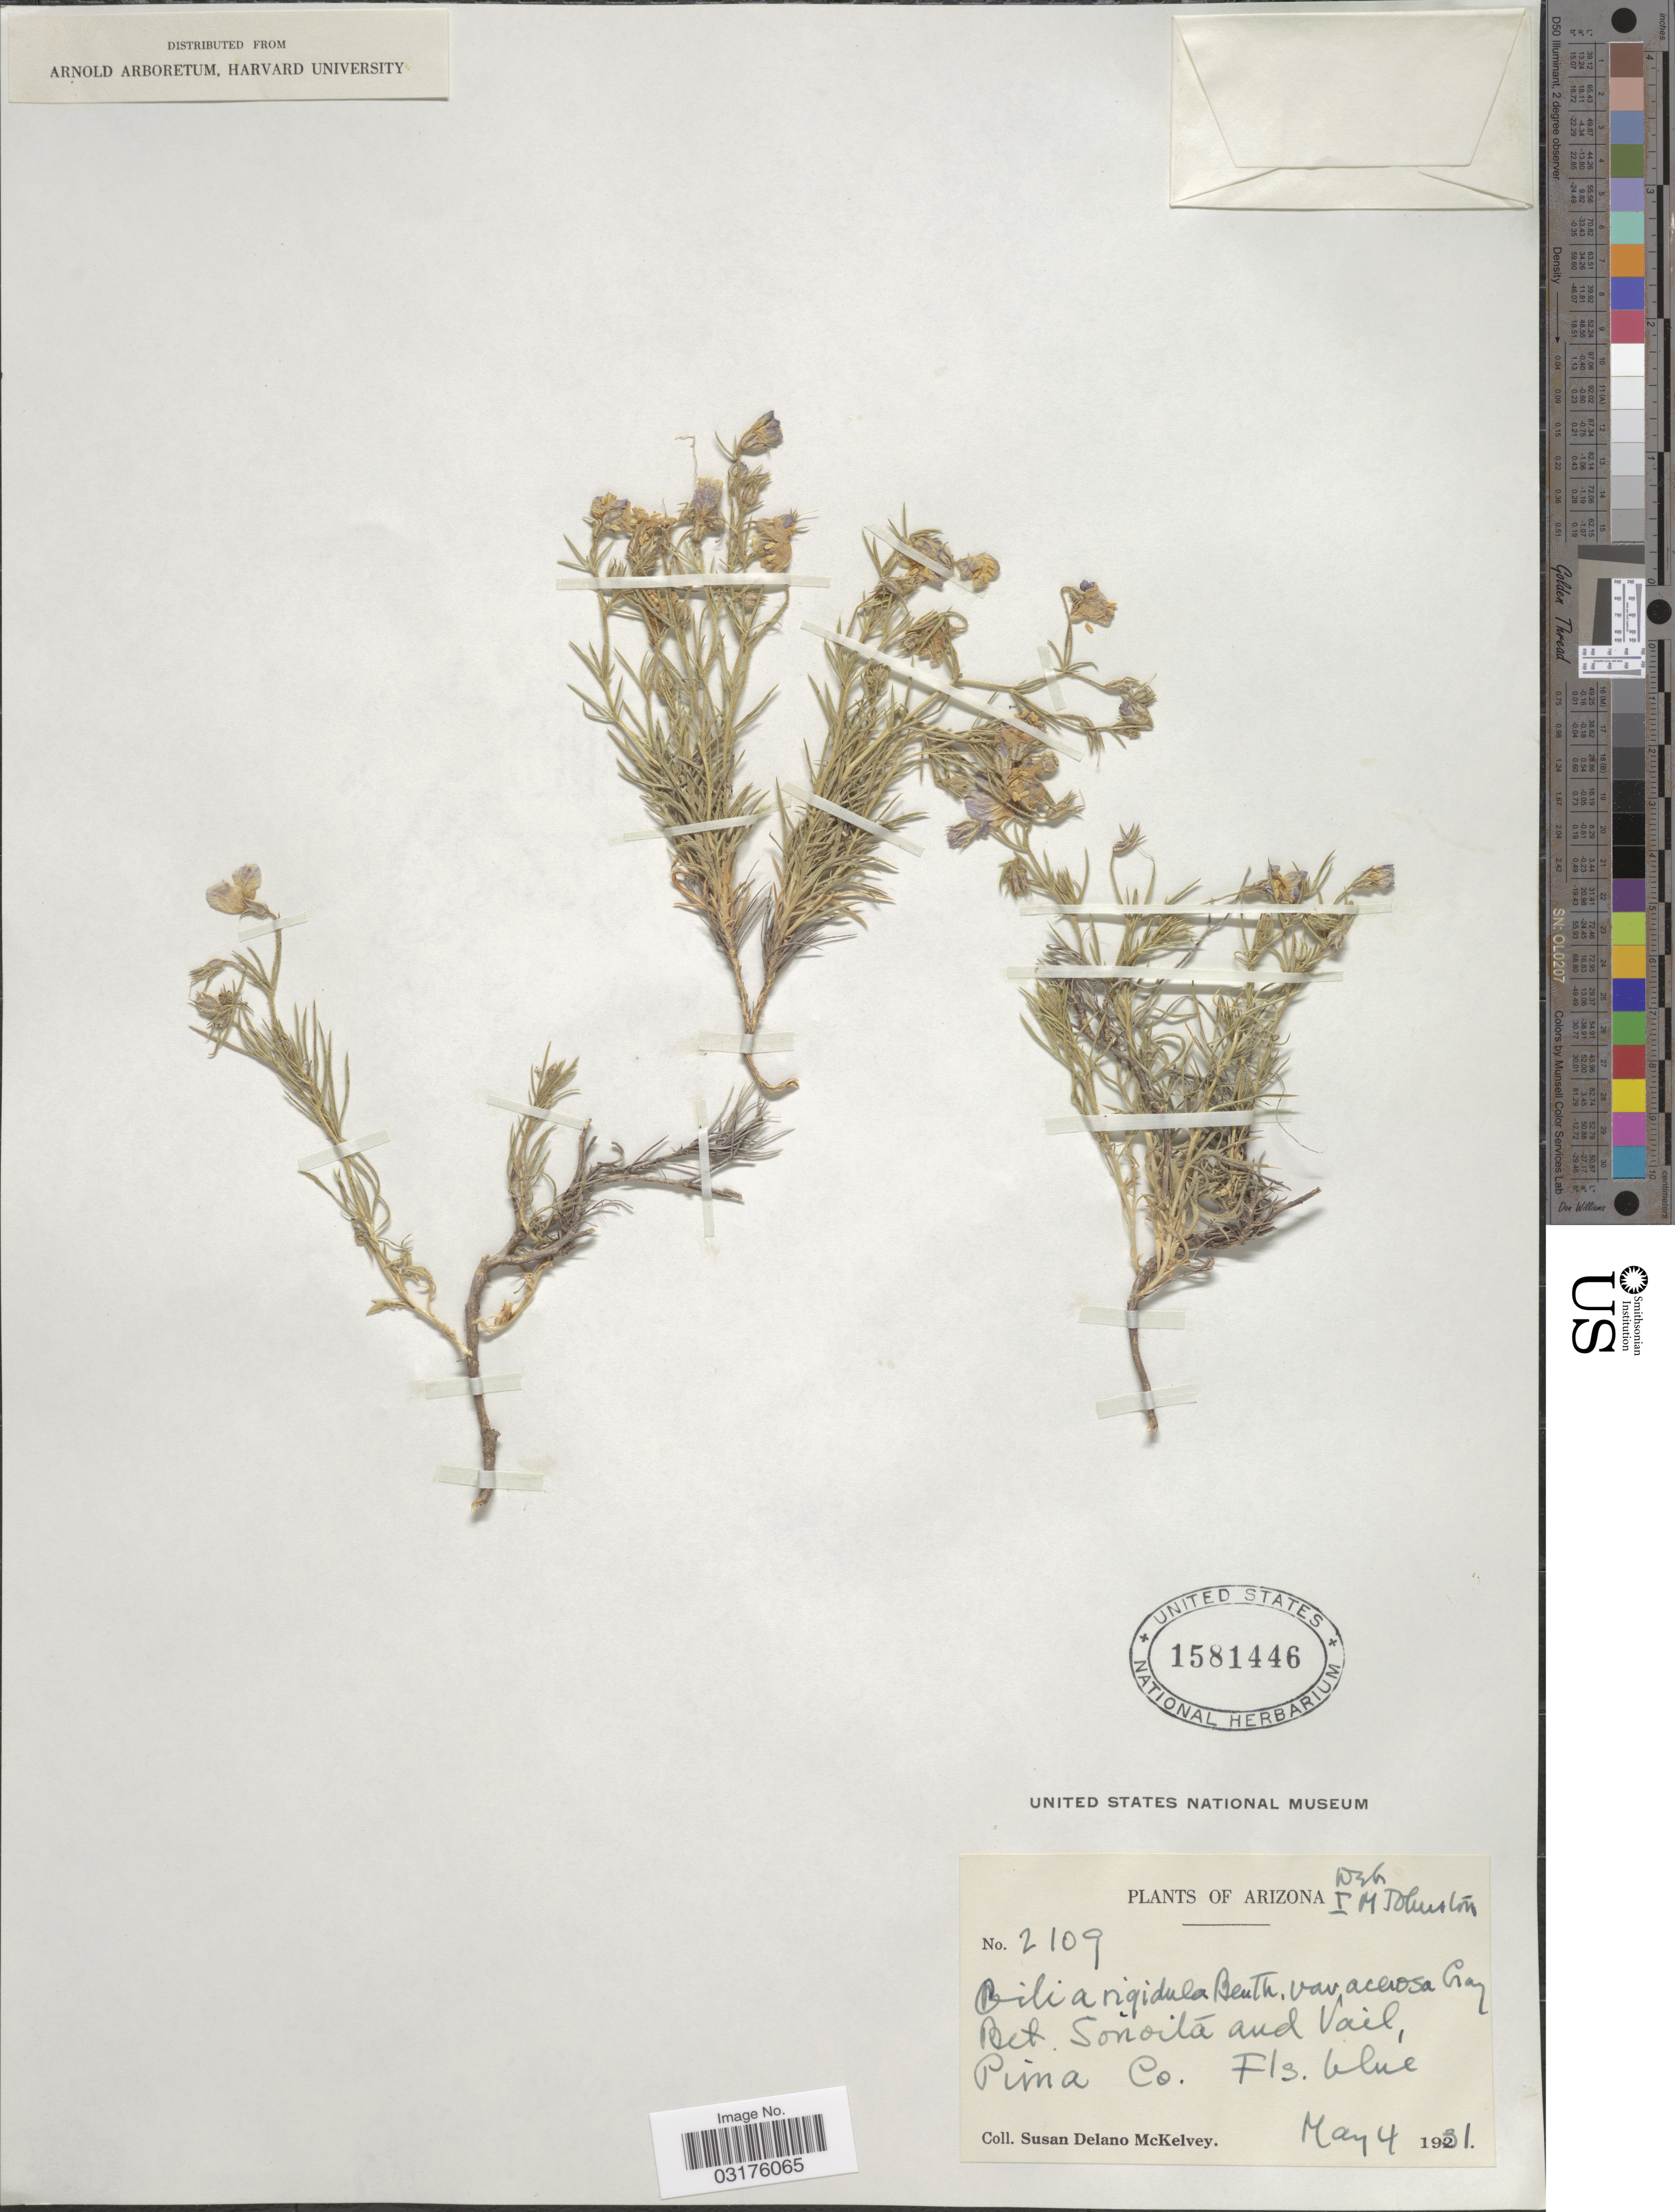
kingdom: Plantae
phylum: Tracheophyta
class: Magnoliopsida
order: Ericales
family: Polemoniaceae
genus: Giliastrum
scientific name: Giliastrum acerosum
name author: (A. Gray) Rydb.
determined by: Strong, Mark T., (BOT), Smithsonian Institution - National Museum of Natural History (UNITED STATES)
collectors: S. A. McKelvey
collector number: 2109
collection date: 1931-05-04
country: United States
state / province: Arizona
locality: Bet. Sonoilá and Vail, Pima Co.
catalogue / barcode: US 1581446